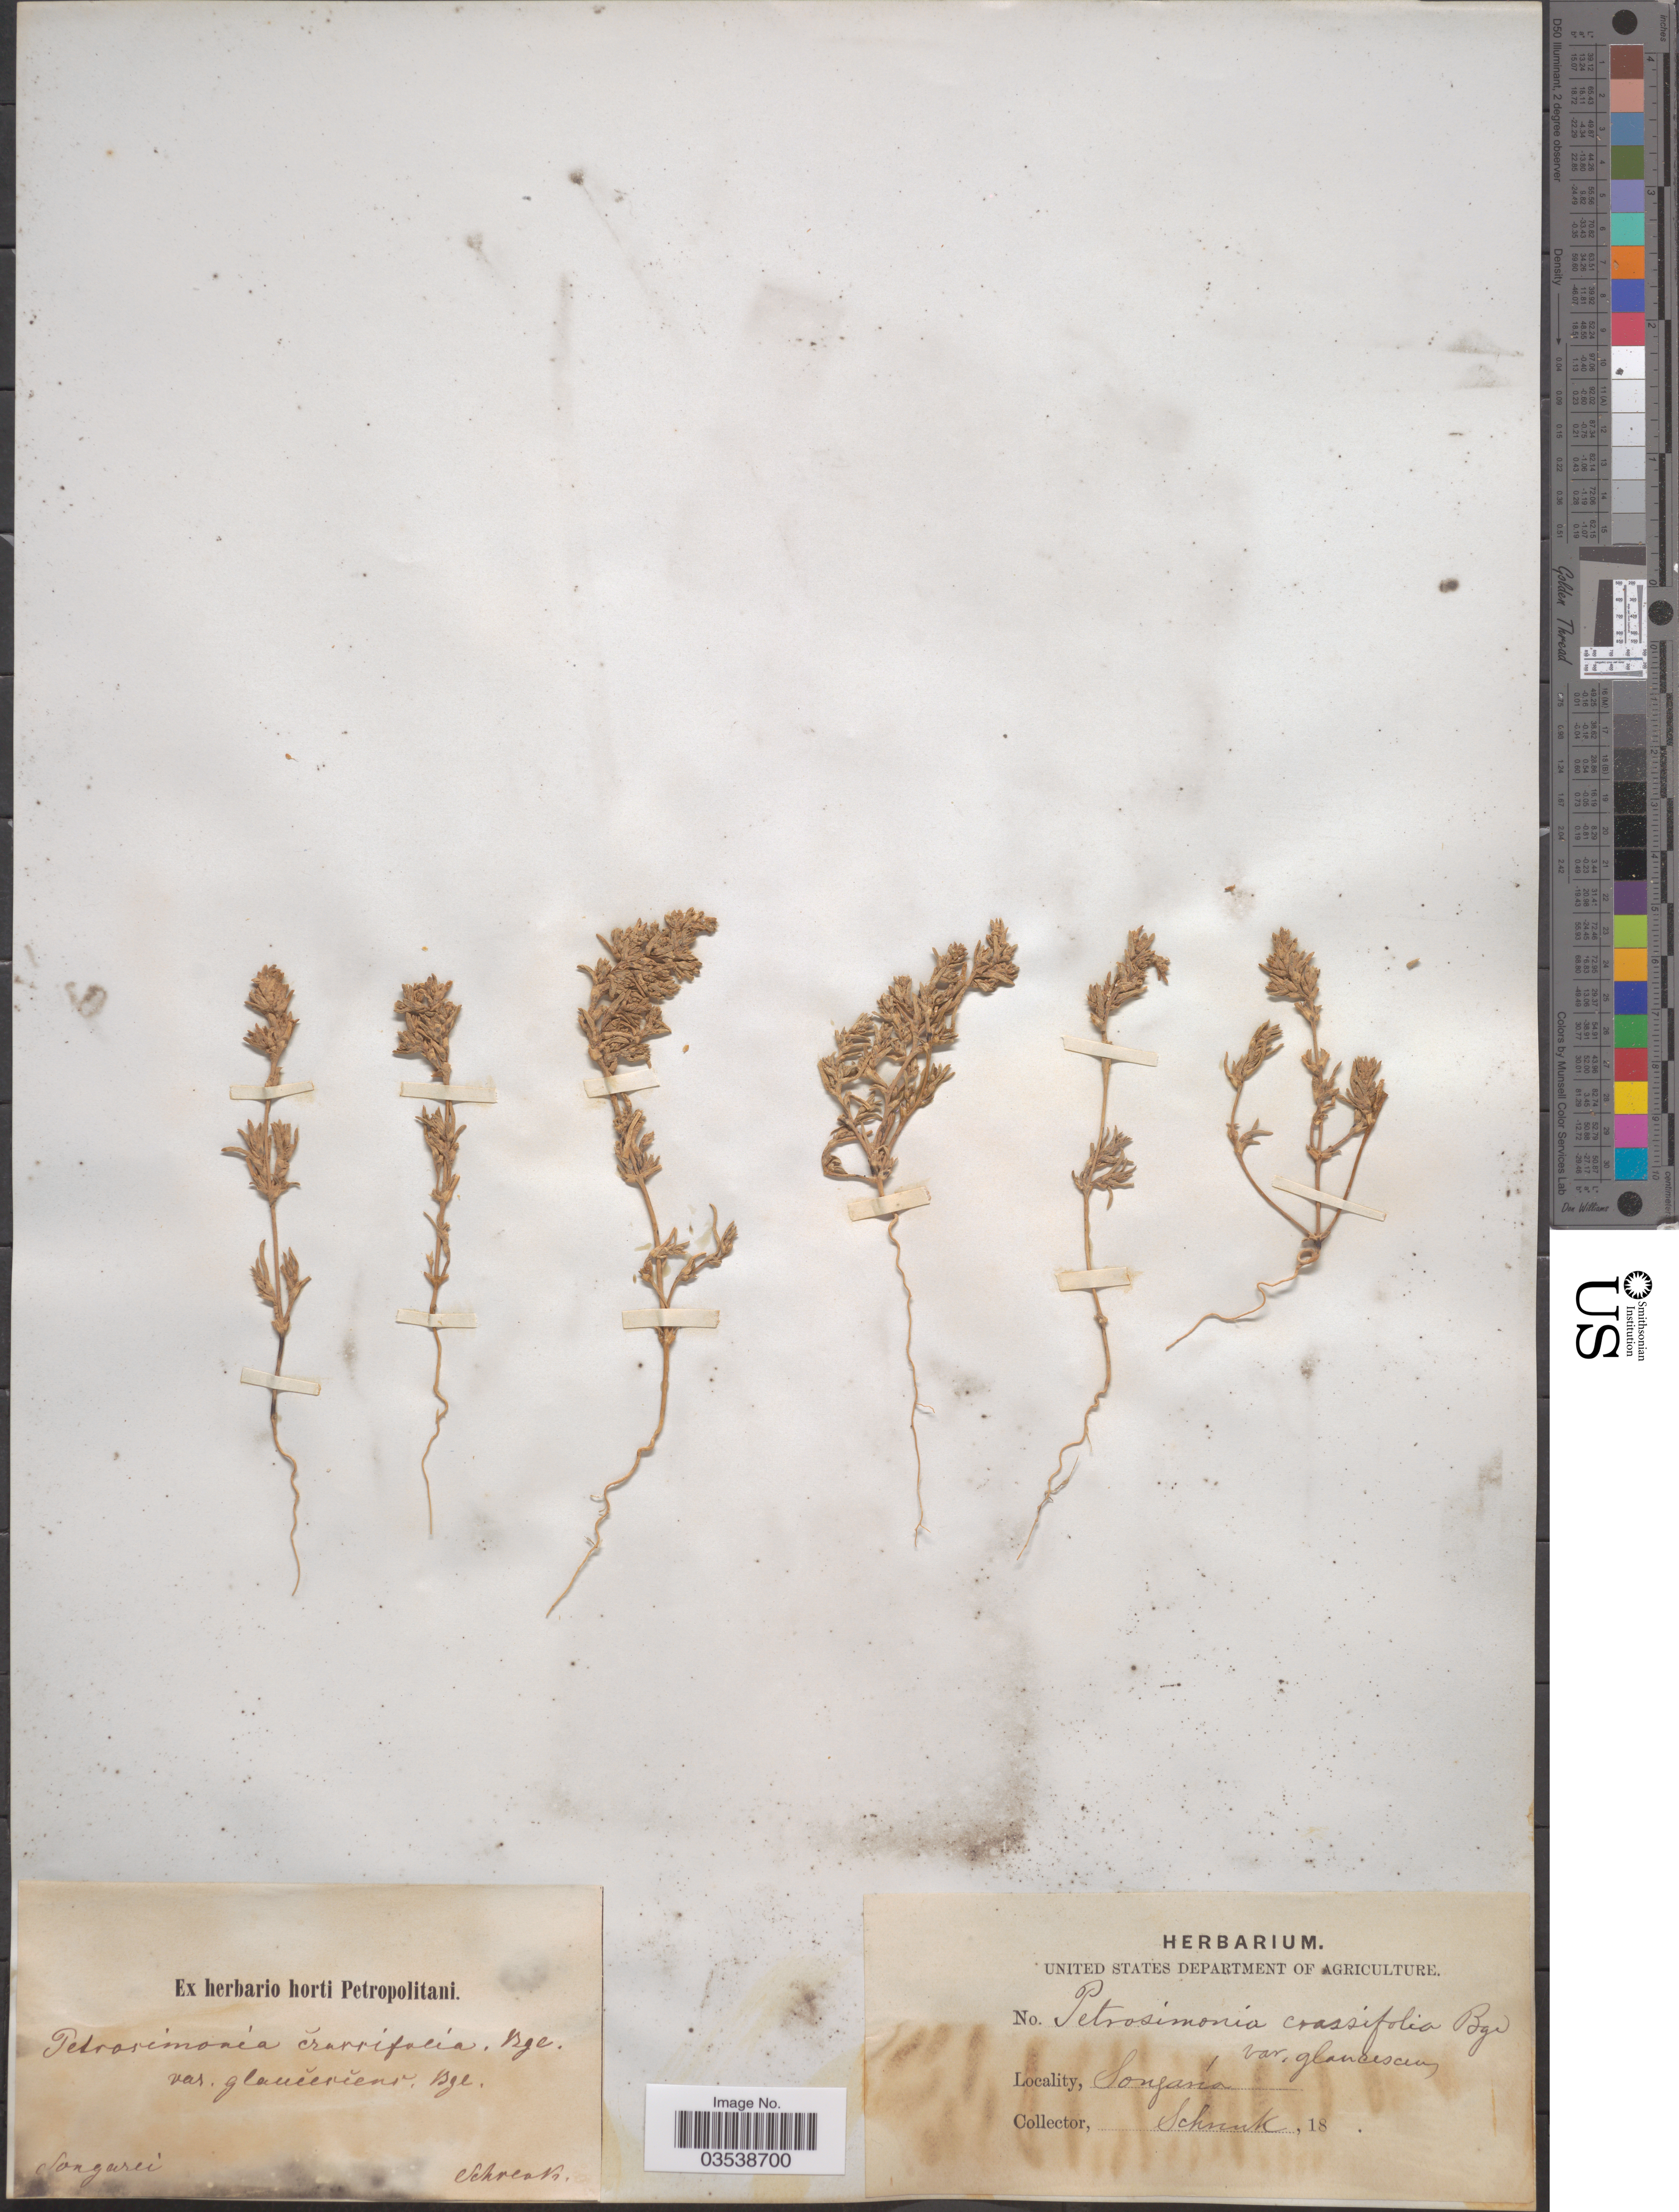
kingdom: Plantae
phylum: Tracheophyta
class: Magnoliopsida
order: Caryophyllales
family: Amaranthaceae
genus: Petrosimonia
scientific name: Petrosimonia crassifolia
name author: (Pall.) Bunge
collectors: A.G. Schrenk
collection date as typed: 18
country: Kazakhstan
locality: Songaria.